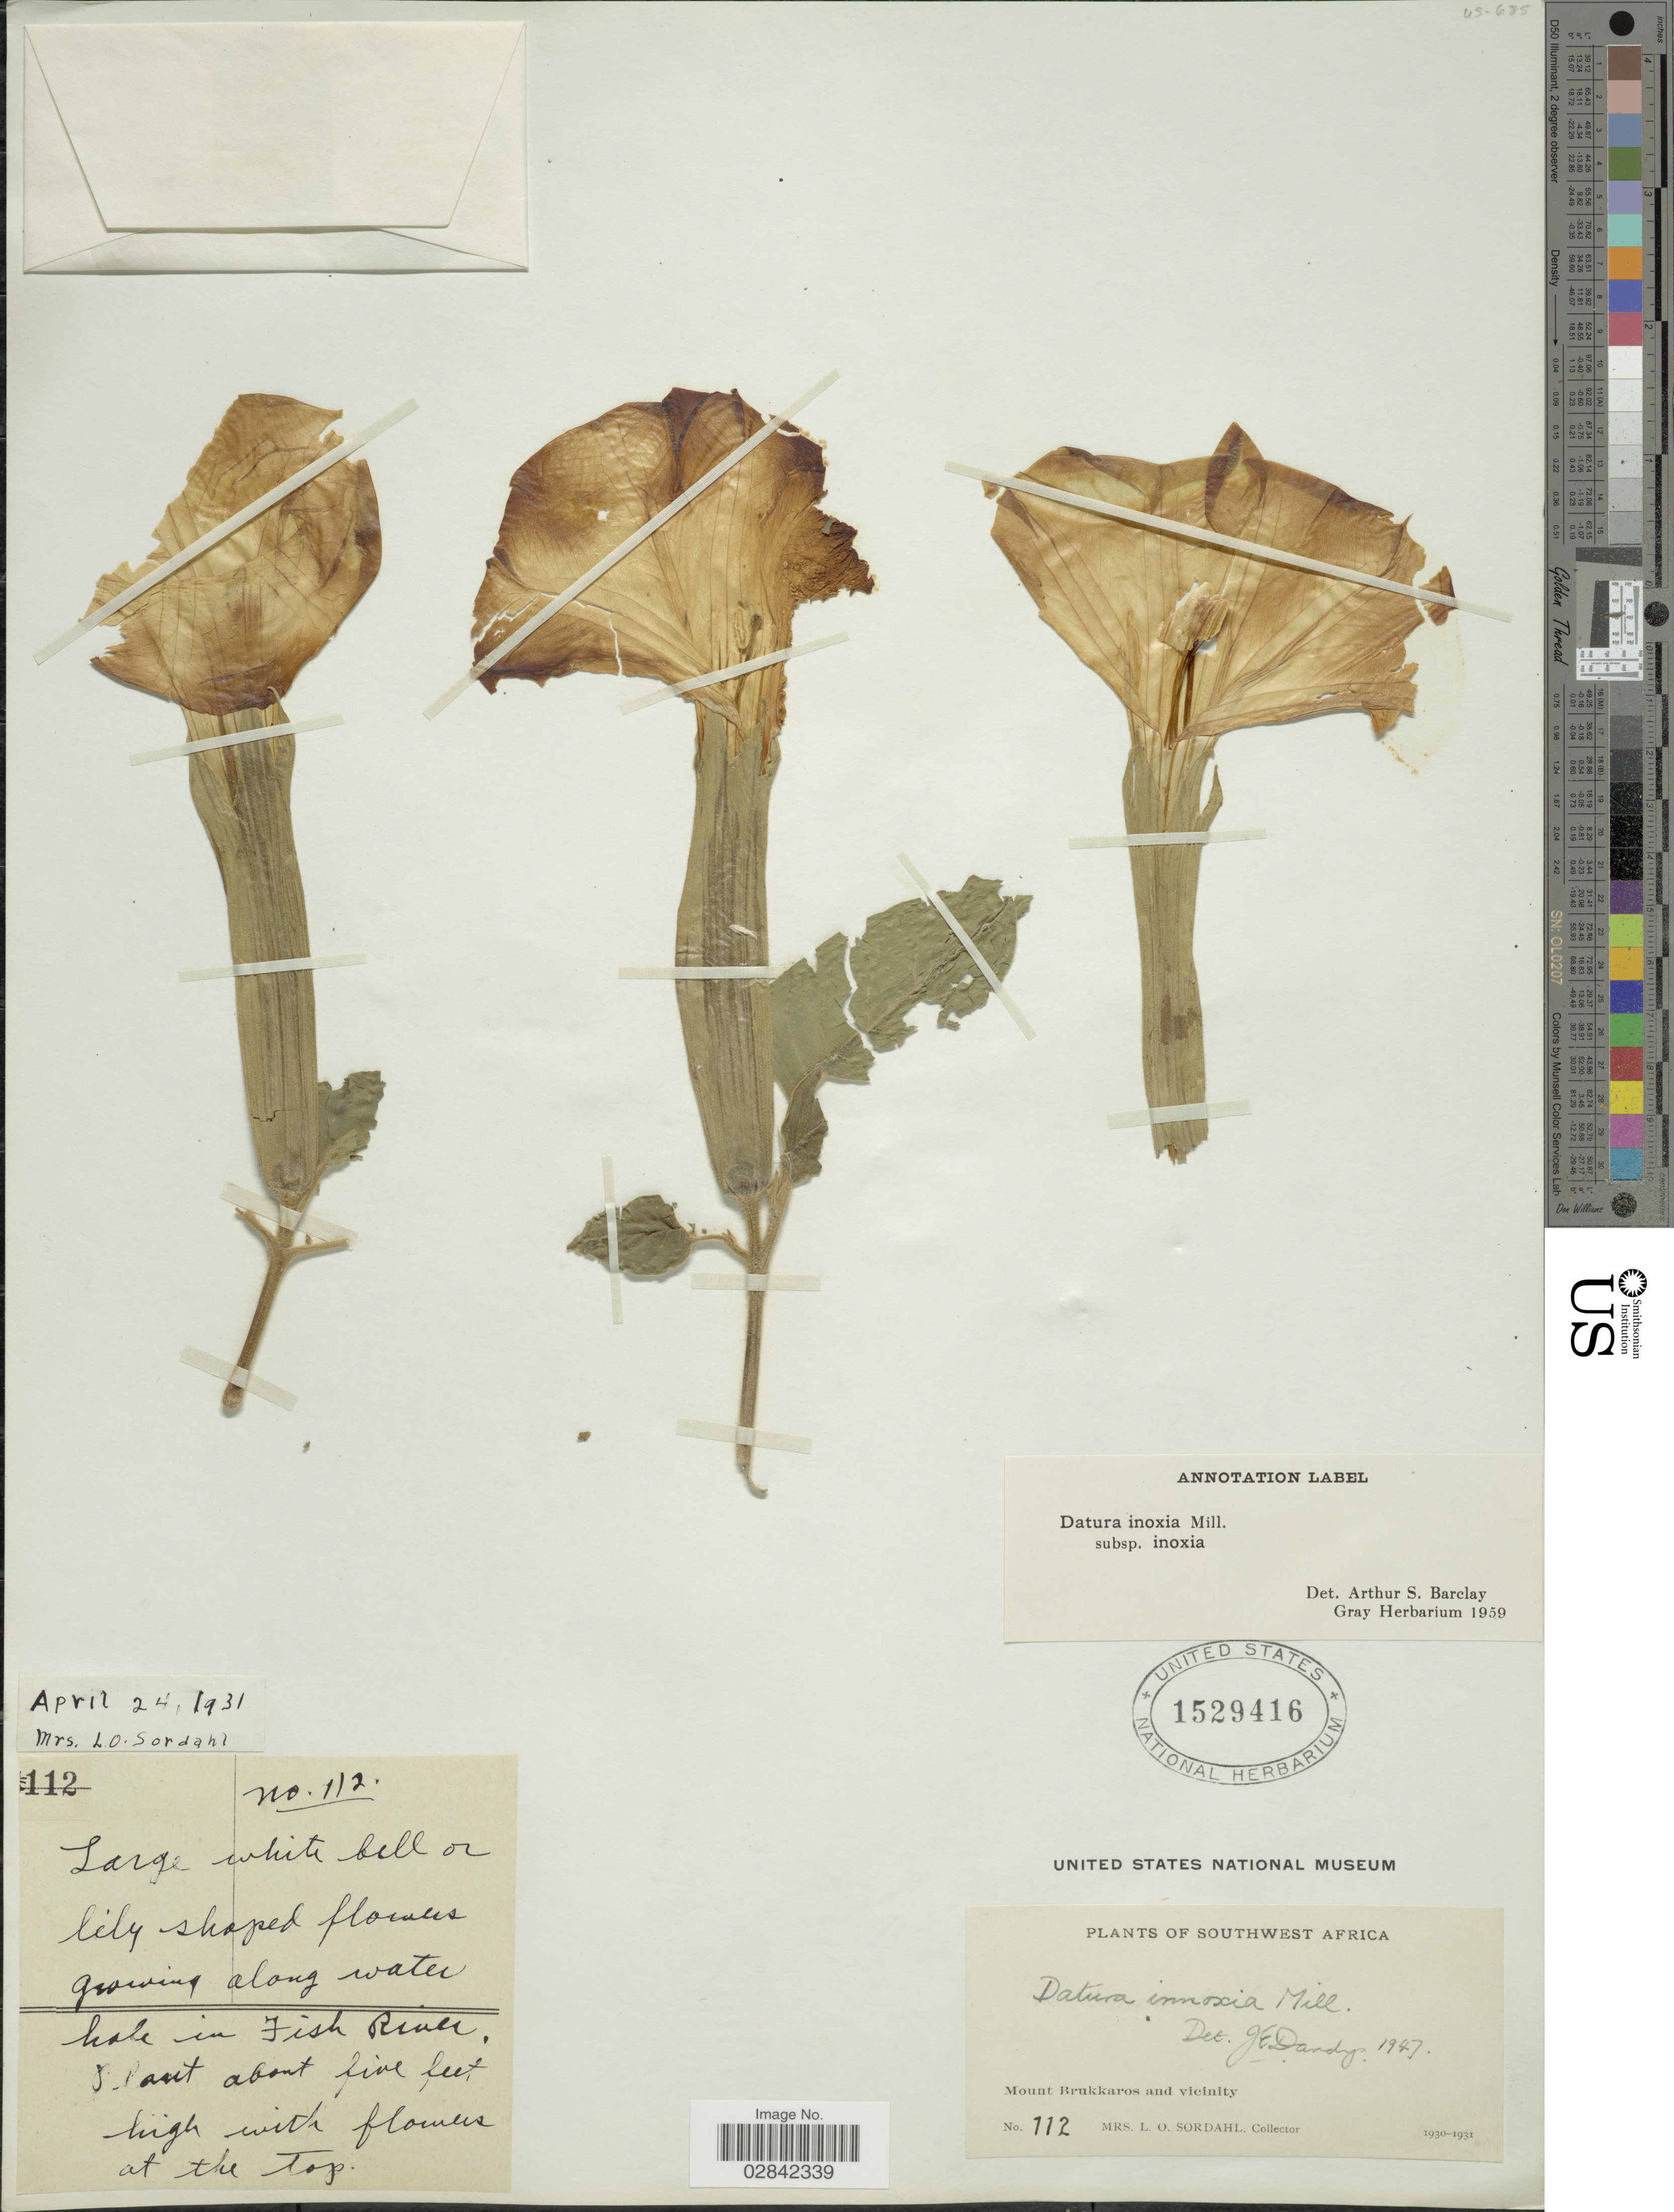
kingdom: Plantae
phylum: Tracheophyta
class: Magnoliopsida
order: Solanales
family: Solanaceae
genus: Datura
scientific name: Datura innoxia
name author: Mill.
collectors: L. Sordahl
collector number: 112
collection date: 1931-04-24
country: Namibia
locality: Southwest Africa, Mount Brukkaros and vicinity, Growing along water hole in Fish River.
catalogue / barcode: US 1529416